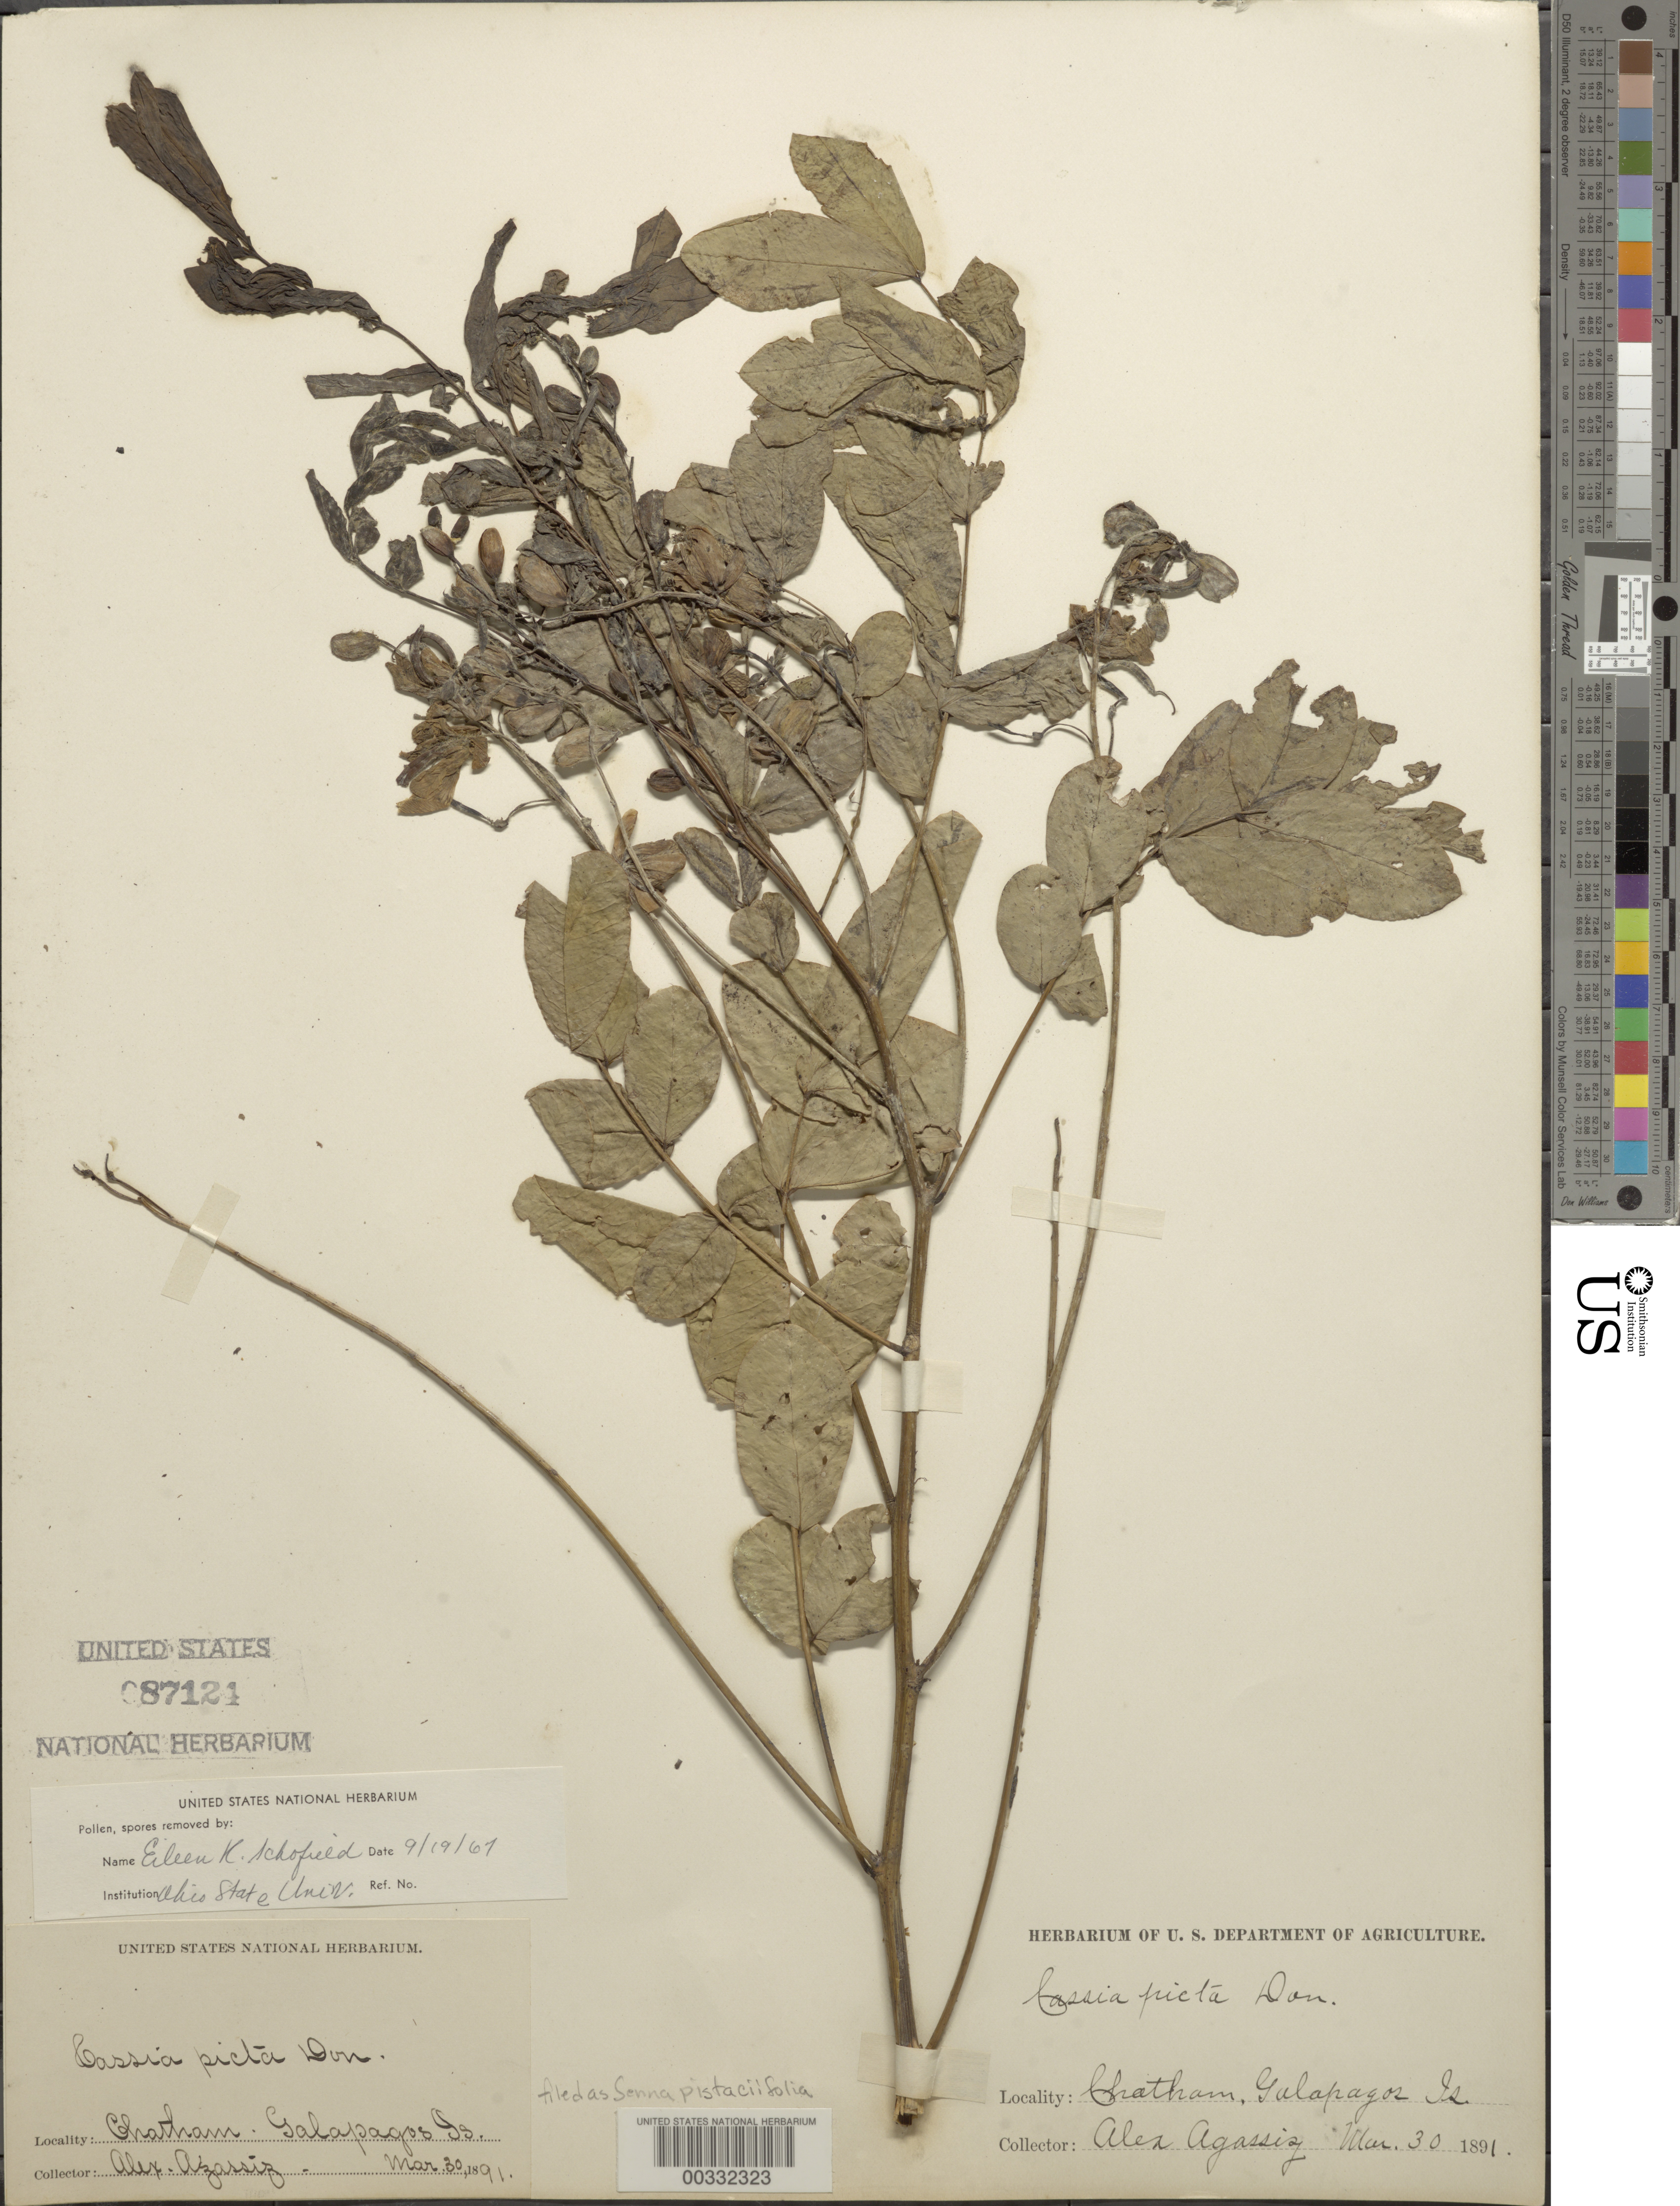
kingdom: Plantae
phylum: Tracheophyta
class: Magnoliopsida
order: Fabales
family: Fabaceae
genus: Senna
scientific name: Senna pistaciifolia var. picta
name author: (G. Don) H.S. Irwin & Barneby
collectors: J. L. Agassiz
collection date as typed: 30 Mar 1891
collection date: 1891-03-30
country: Ecuador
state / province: Colón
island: San Cristóbal [Chatham]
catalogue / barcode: US 87124